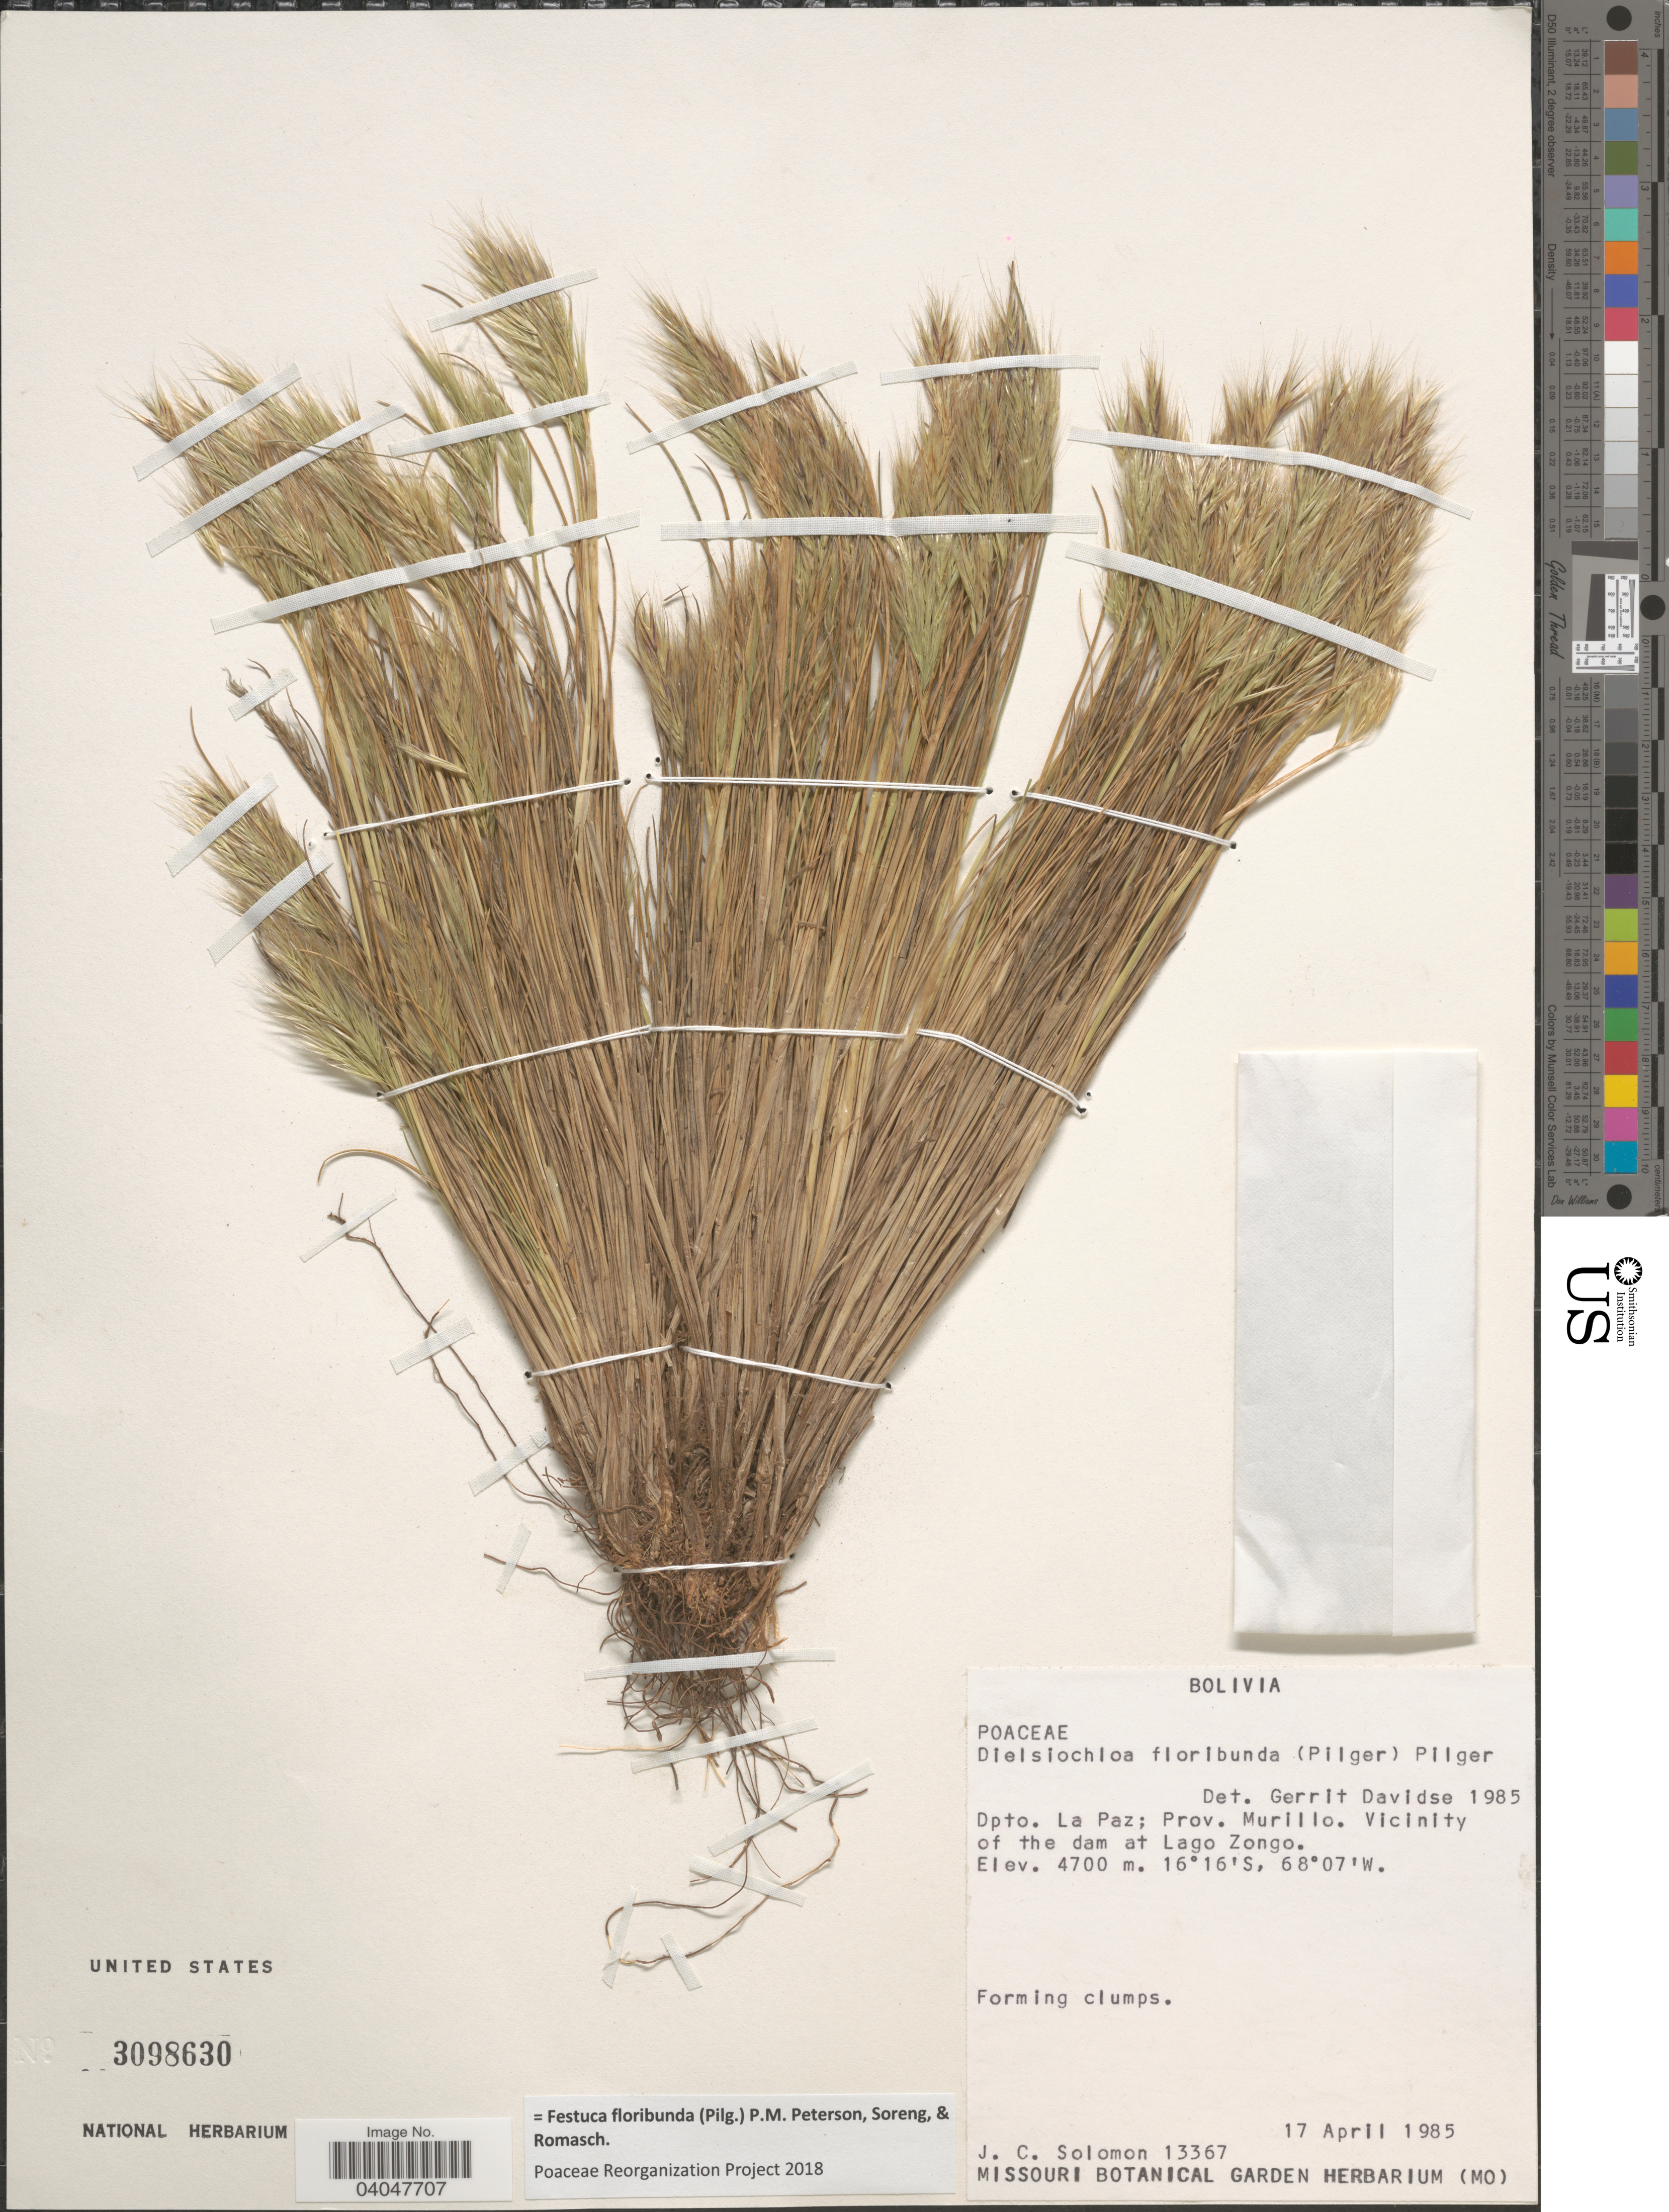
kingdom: Plantae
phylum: Tracheophyta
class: Liliopsida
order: Poales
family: Poaceae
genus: Festuca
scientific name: Festuca floribunda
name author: (Pilg.) P.M. Peterson et al.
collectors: J. C. Solomon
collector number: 13367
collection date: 1985-04-17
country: Bolivia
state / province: La Paz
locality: Dpto. La Paz; Prov. Murillo. Vicinity of the dam at Lago Zongo.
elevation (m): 4700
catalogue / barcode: US 3098630